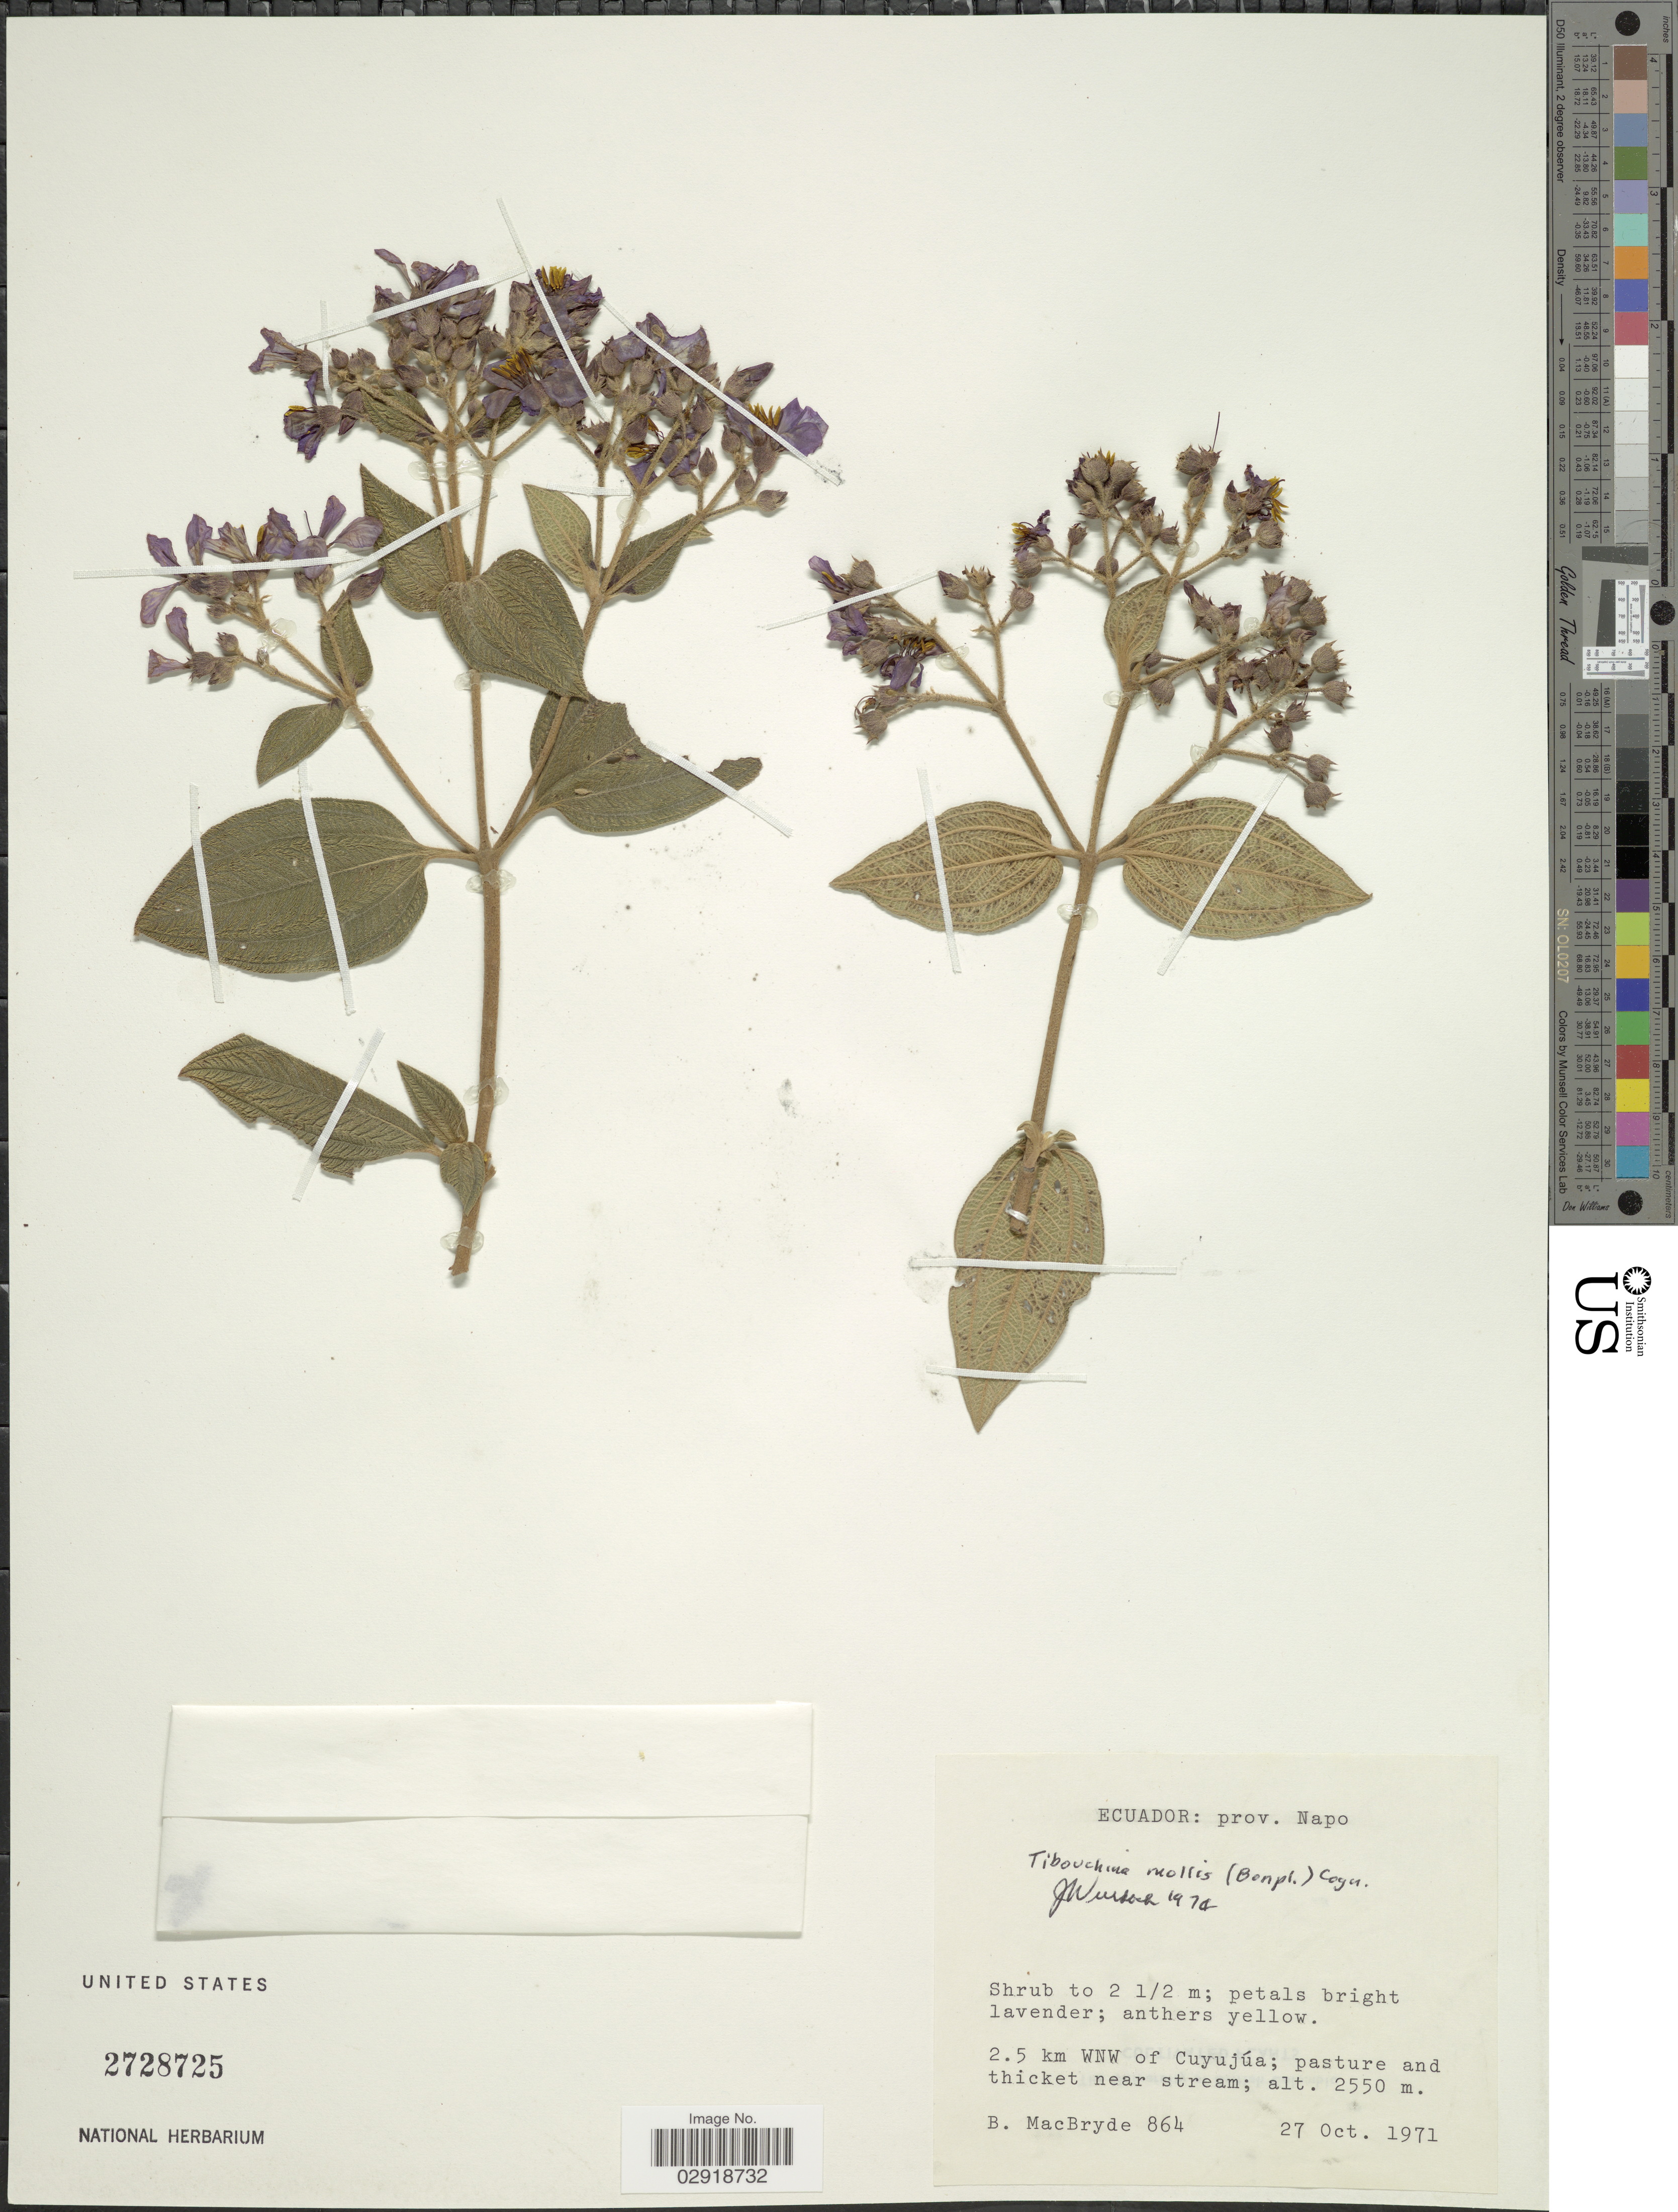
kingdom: Plantae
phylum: Tracheophyta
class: Magnoliopsida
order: Myrtales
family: Melastomataceae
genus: Chaetogastra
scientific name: Chaetogastra mollis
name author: (Bonpl.) DC.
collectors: B. MacBryde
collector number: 864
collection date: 1971-10-27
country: Ecuador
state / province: Napo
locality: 2.5 km WNW of Cuyujúa; pasture and thicket near stream.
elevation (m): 2550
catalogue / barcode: US 2728725